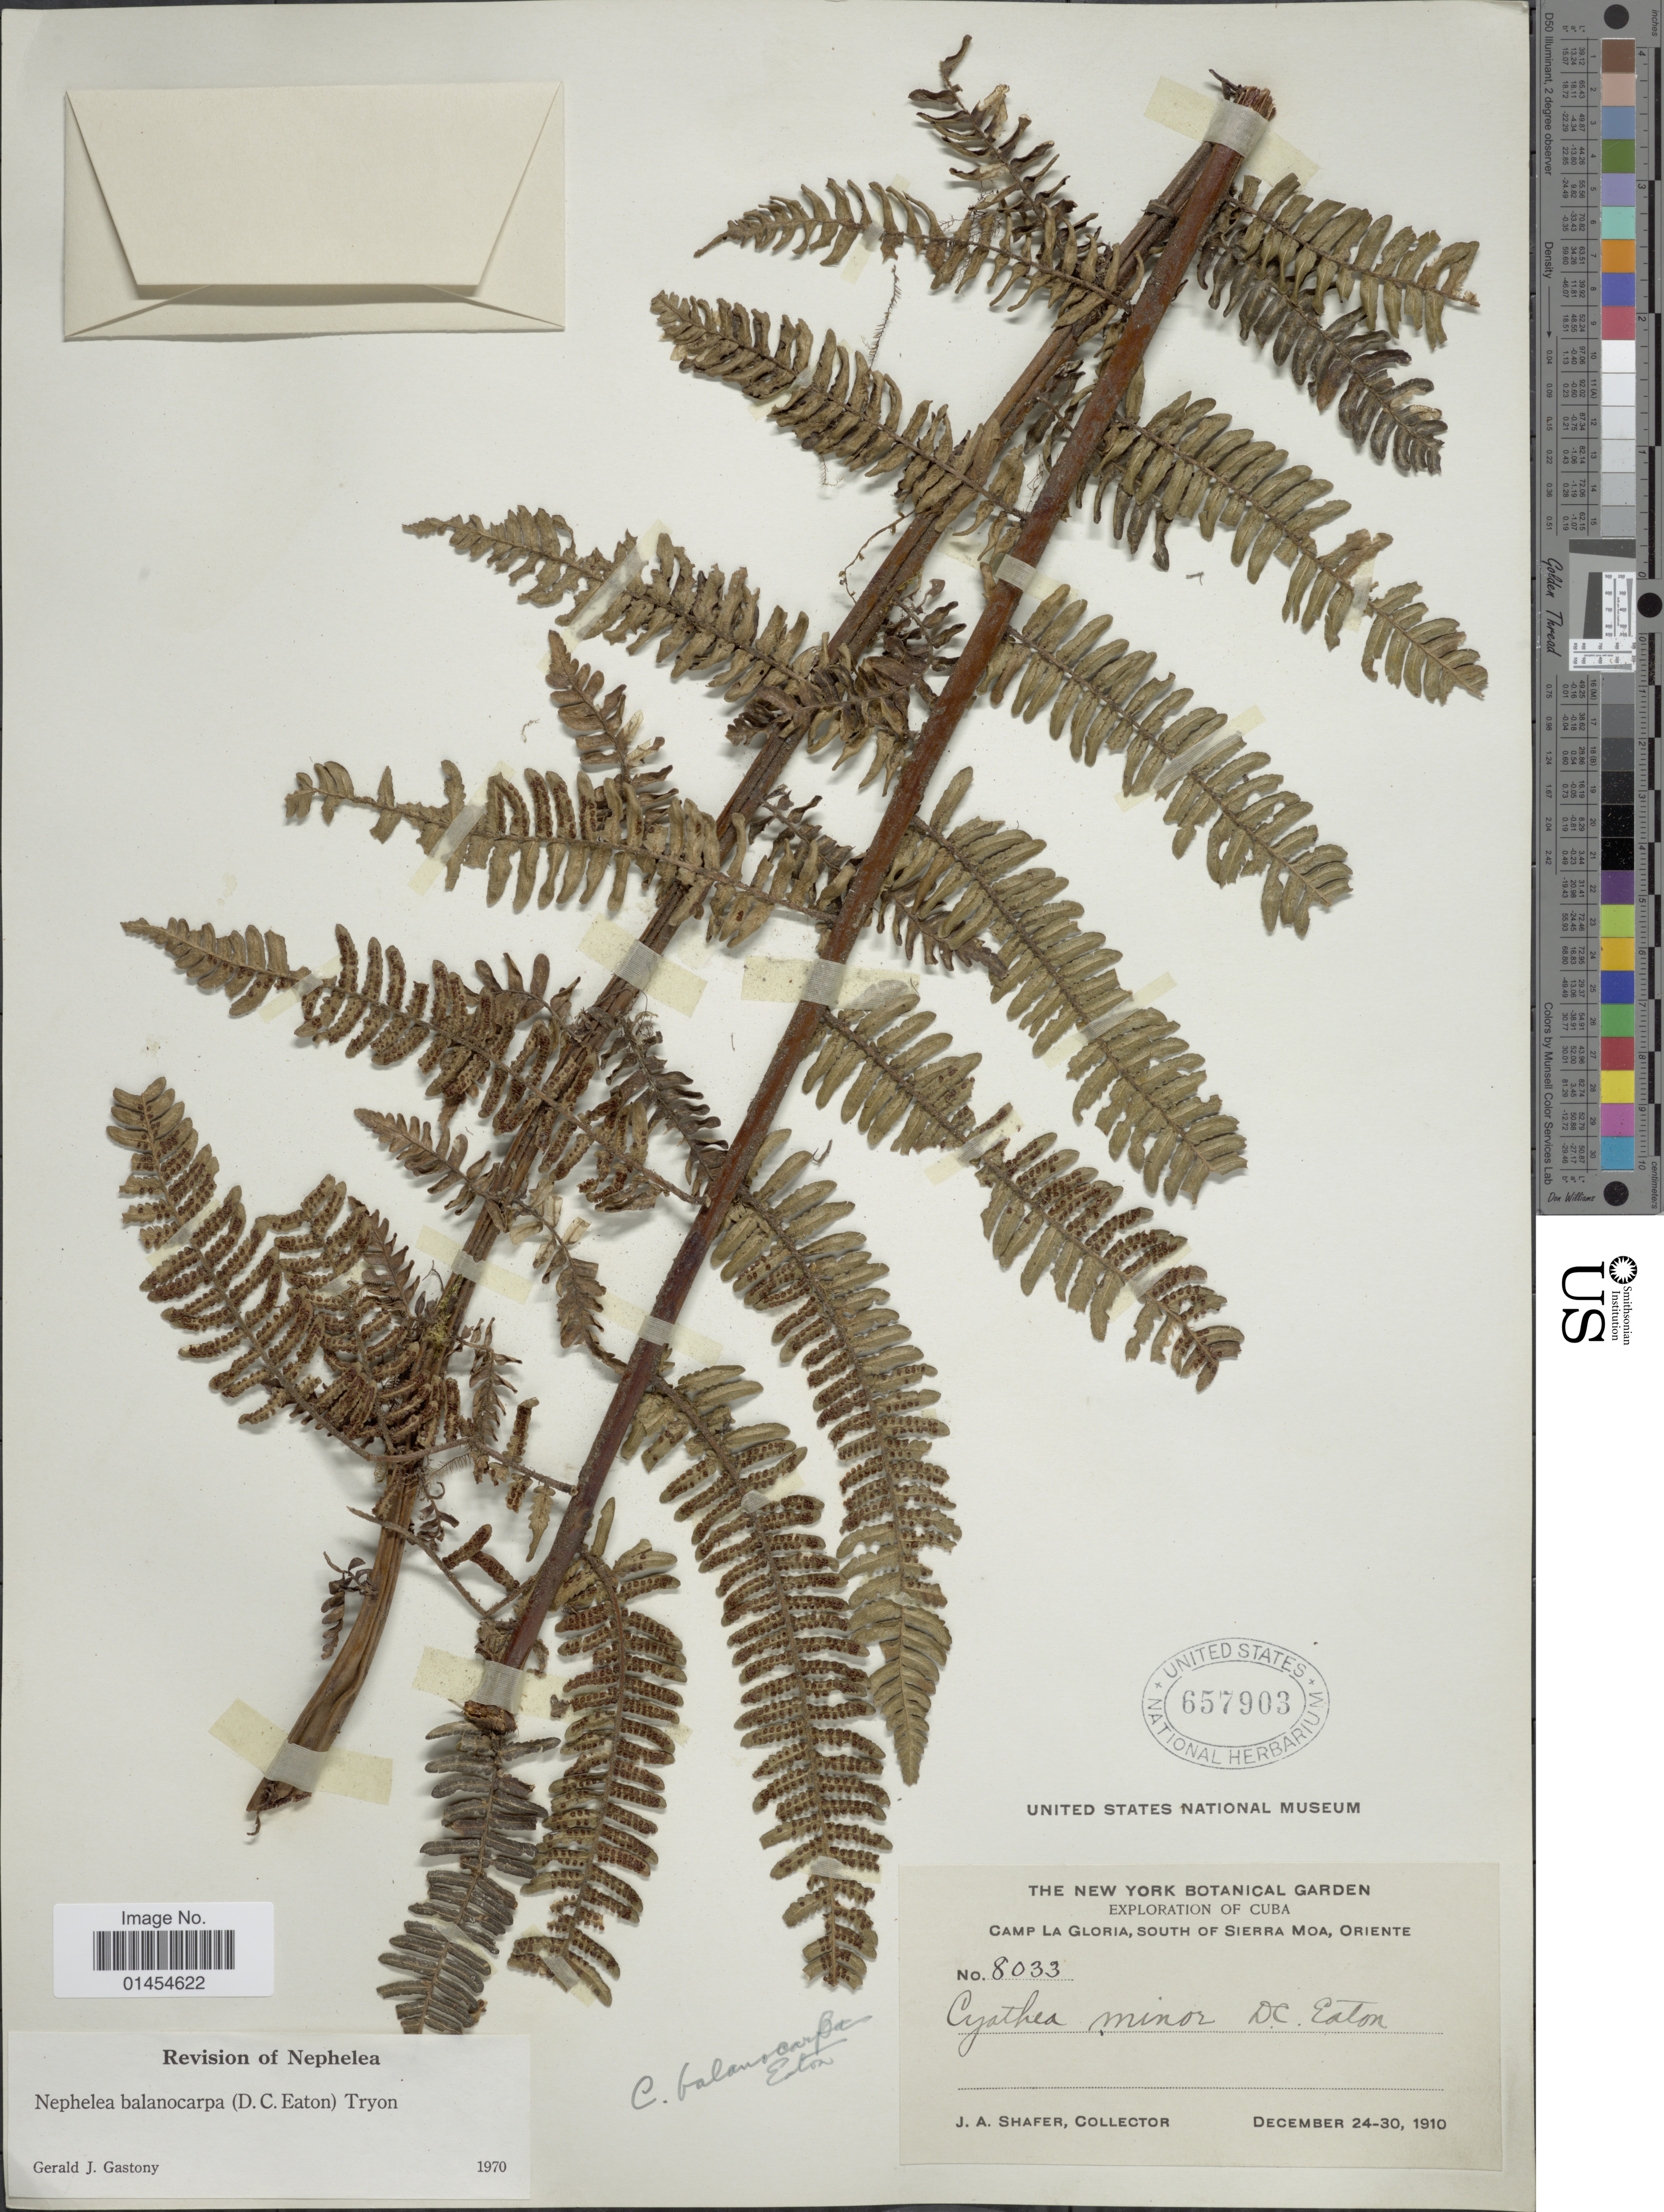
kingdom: Plantae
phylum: Tracheophyta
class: Polypodiopsida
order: Cyatheales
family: Cyatheaceae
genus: Alsophila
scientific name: Alsophila balanocarpa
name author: (D.C. Eaton) D.S. Conant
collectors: J. A. Shafer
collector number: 8033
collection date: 1910-12-24/1910-12-30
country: Cuba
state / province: Oriente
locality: Camp la Gloria, South of Sierra Moa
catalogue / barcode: US 657903